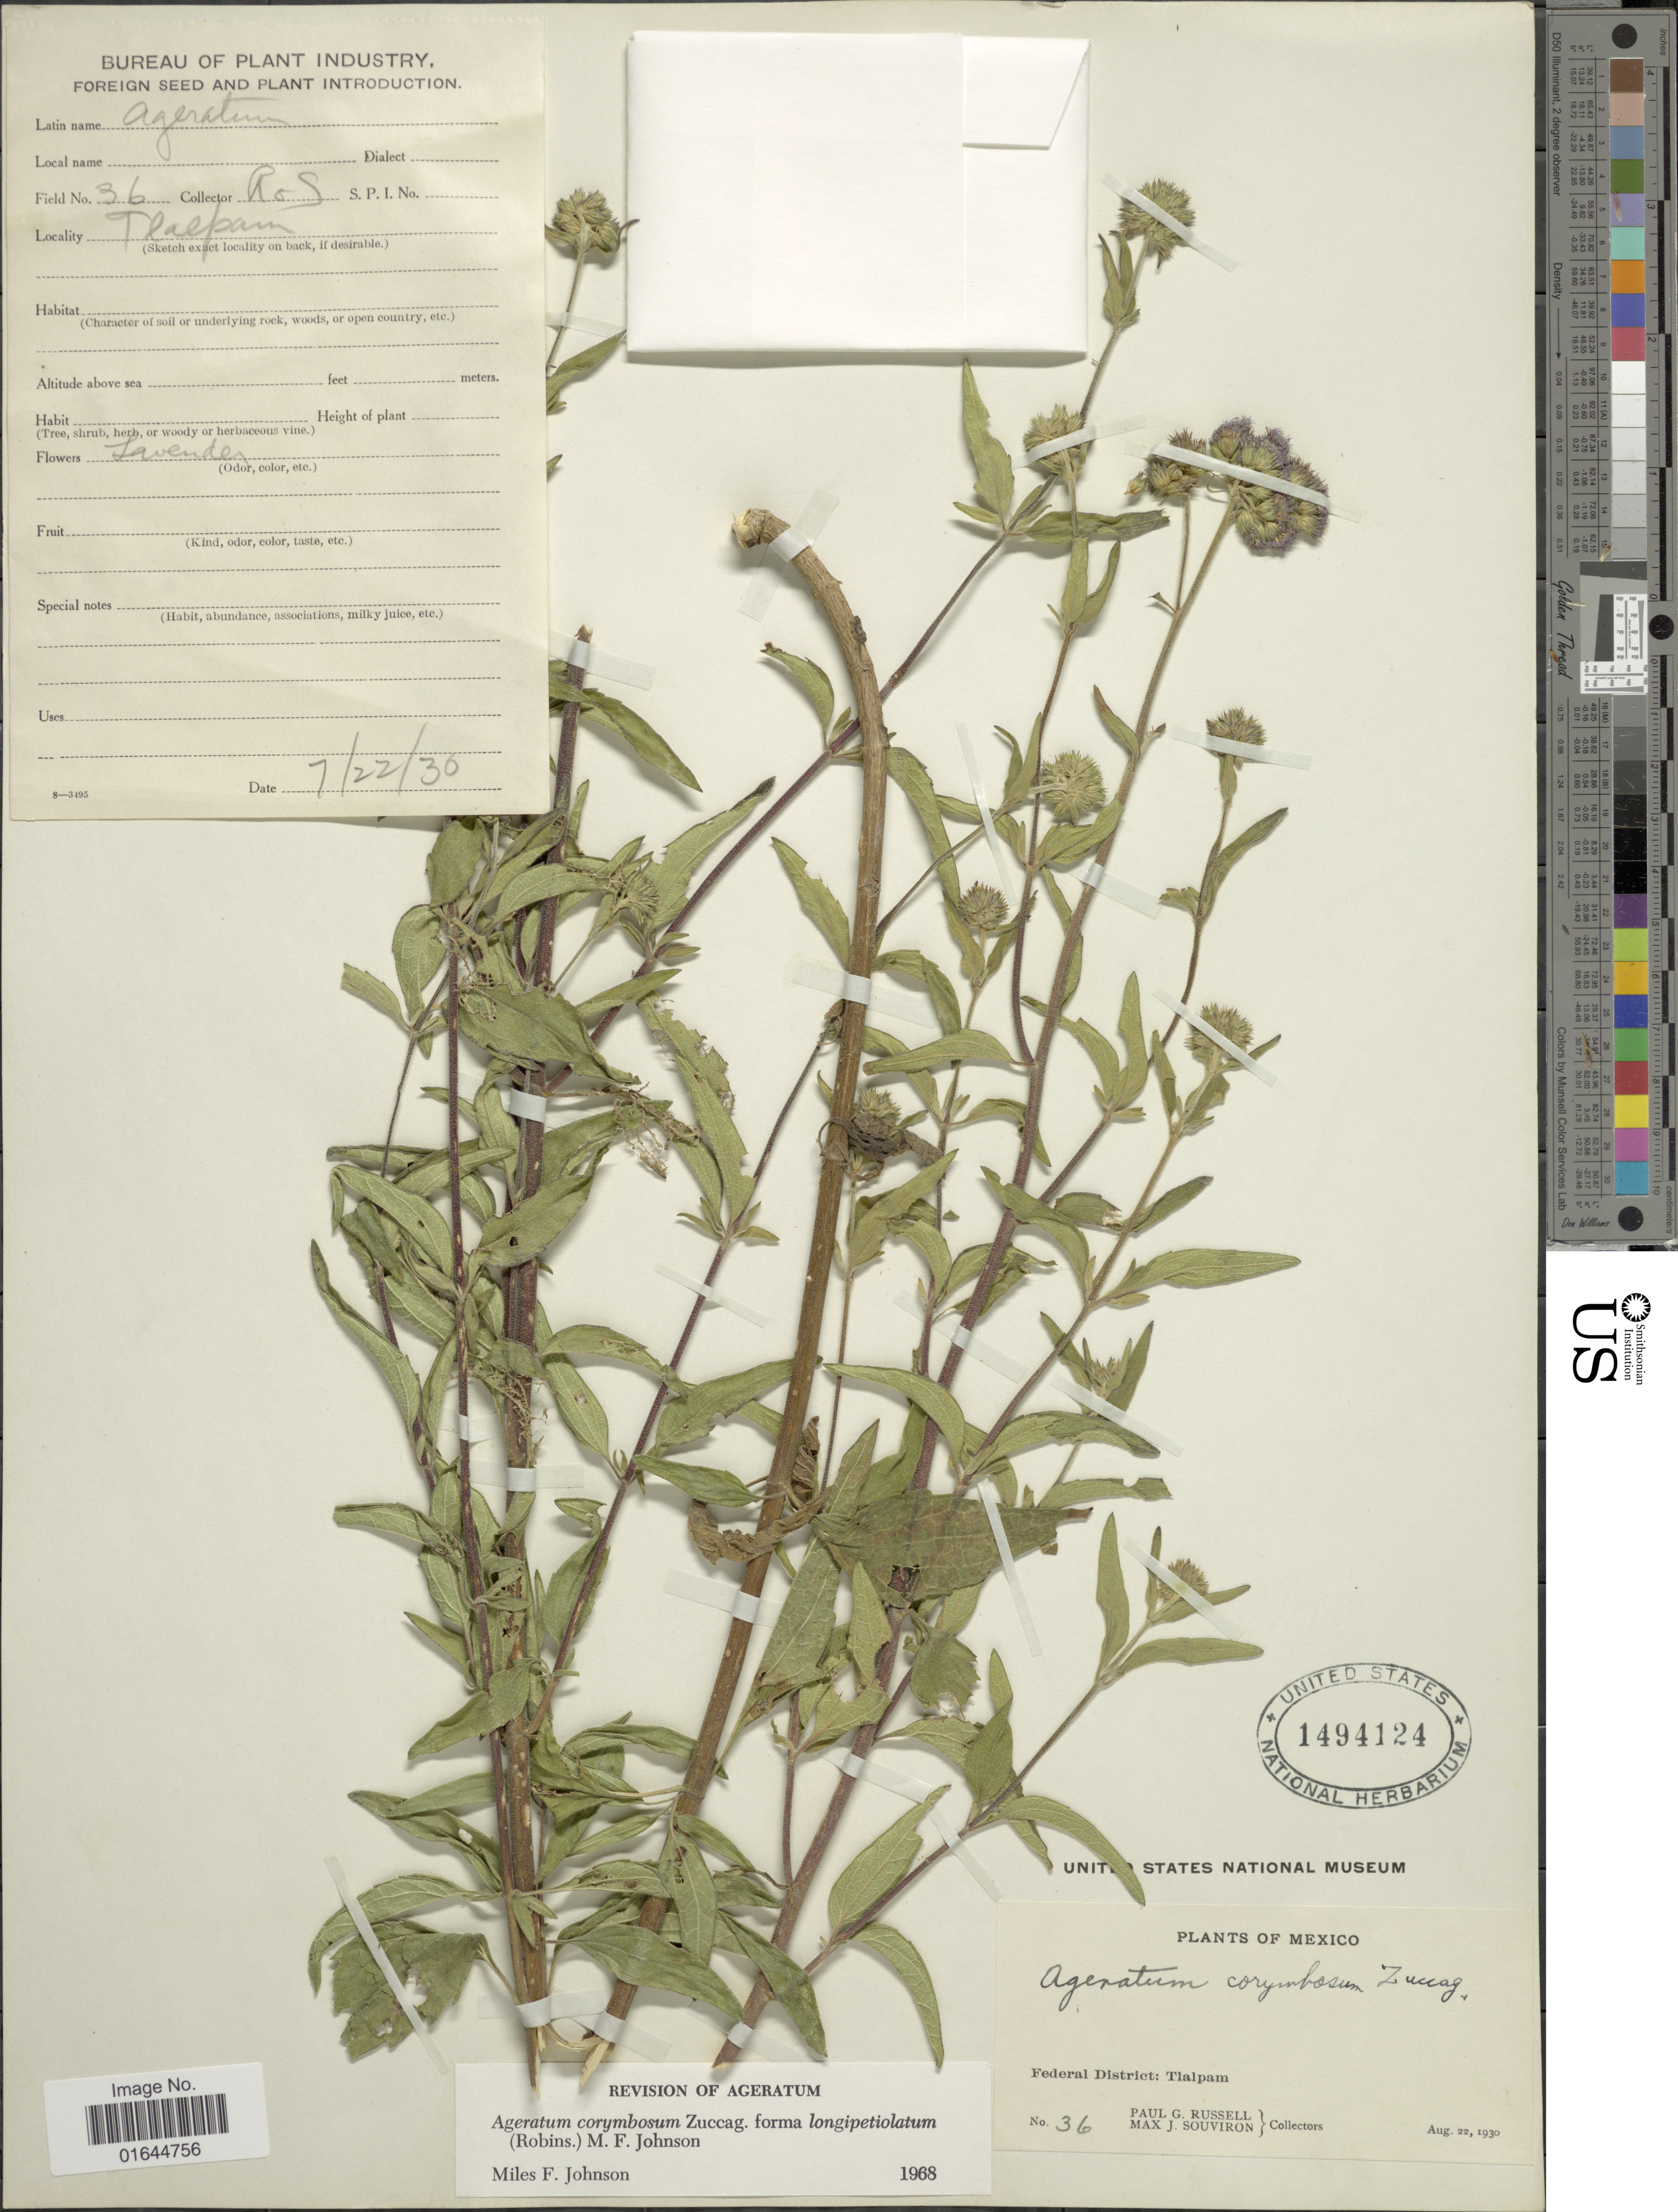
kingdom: Plantae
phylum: Tracheophyta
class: Magnoliopsida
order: Asterales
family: Asteraceae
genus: Ageratum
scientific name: Ageratum corymbosum f. longipetiolatum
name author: (B.L. Rob.) M.F. Johnson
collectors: P. G. Russell & M. J. Souviron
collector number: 36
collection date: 1930-08-22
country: Mexico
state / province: Distrito Federal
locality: Mexico, Federal District: Tialpam.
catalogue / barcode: US 1494124